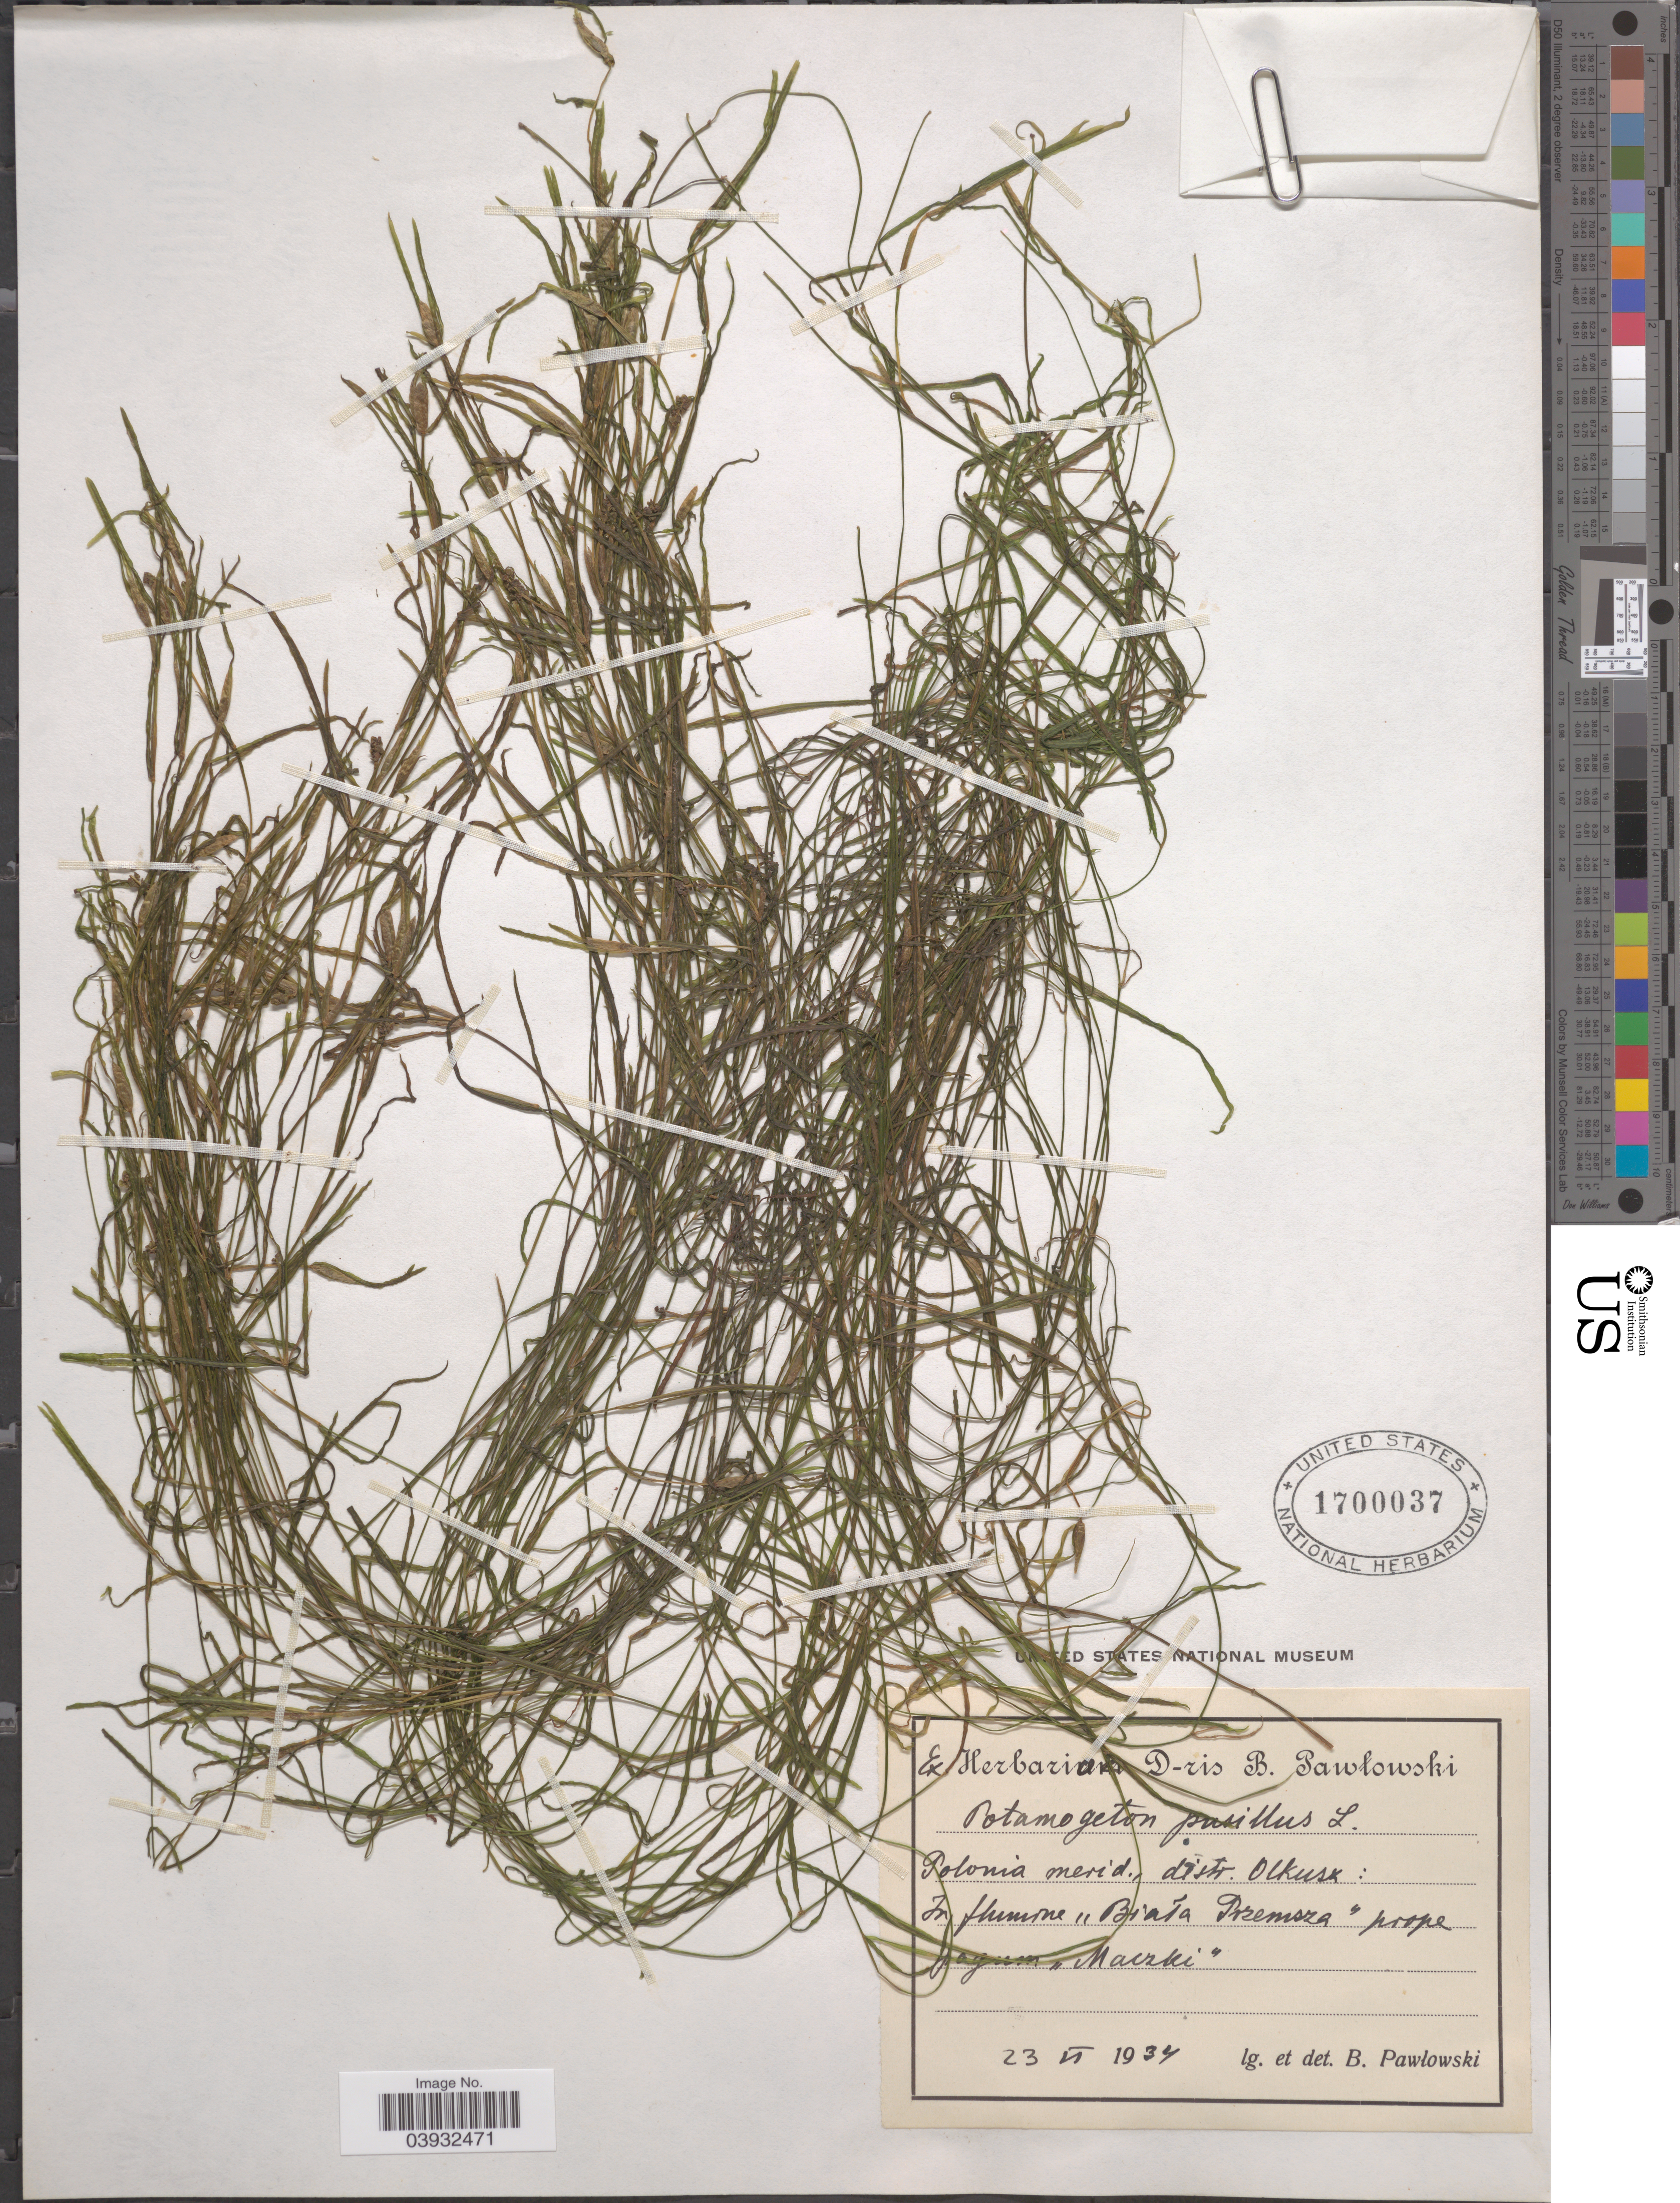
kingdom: Plantae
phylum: Tracheophyta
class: Liliopsida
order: Alismatales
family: Potamogetonaceae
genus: Potamogeton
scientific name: Potamogeton pusillus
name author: L.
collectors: B. Pawlowski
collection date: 1934-06-23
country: Poland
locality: Polonia merid. distr. Olkusk: In flumine",Biala Przemsza" prope pagum "Maczki".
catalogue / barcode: US 1700037